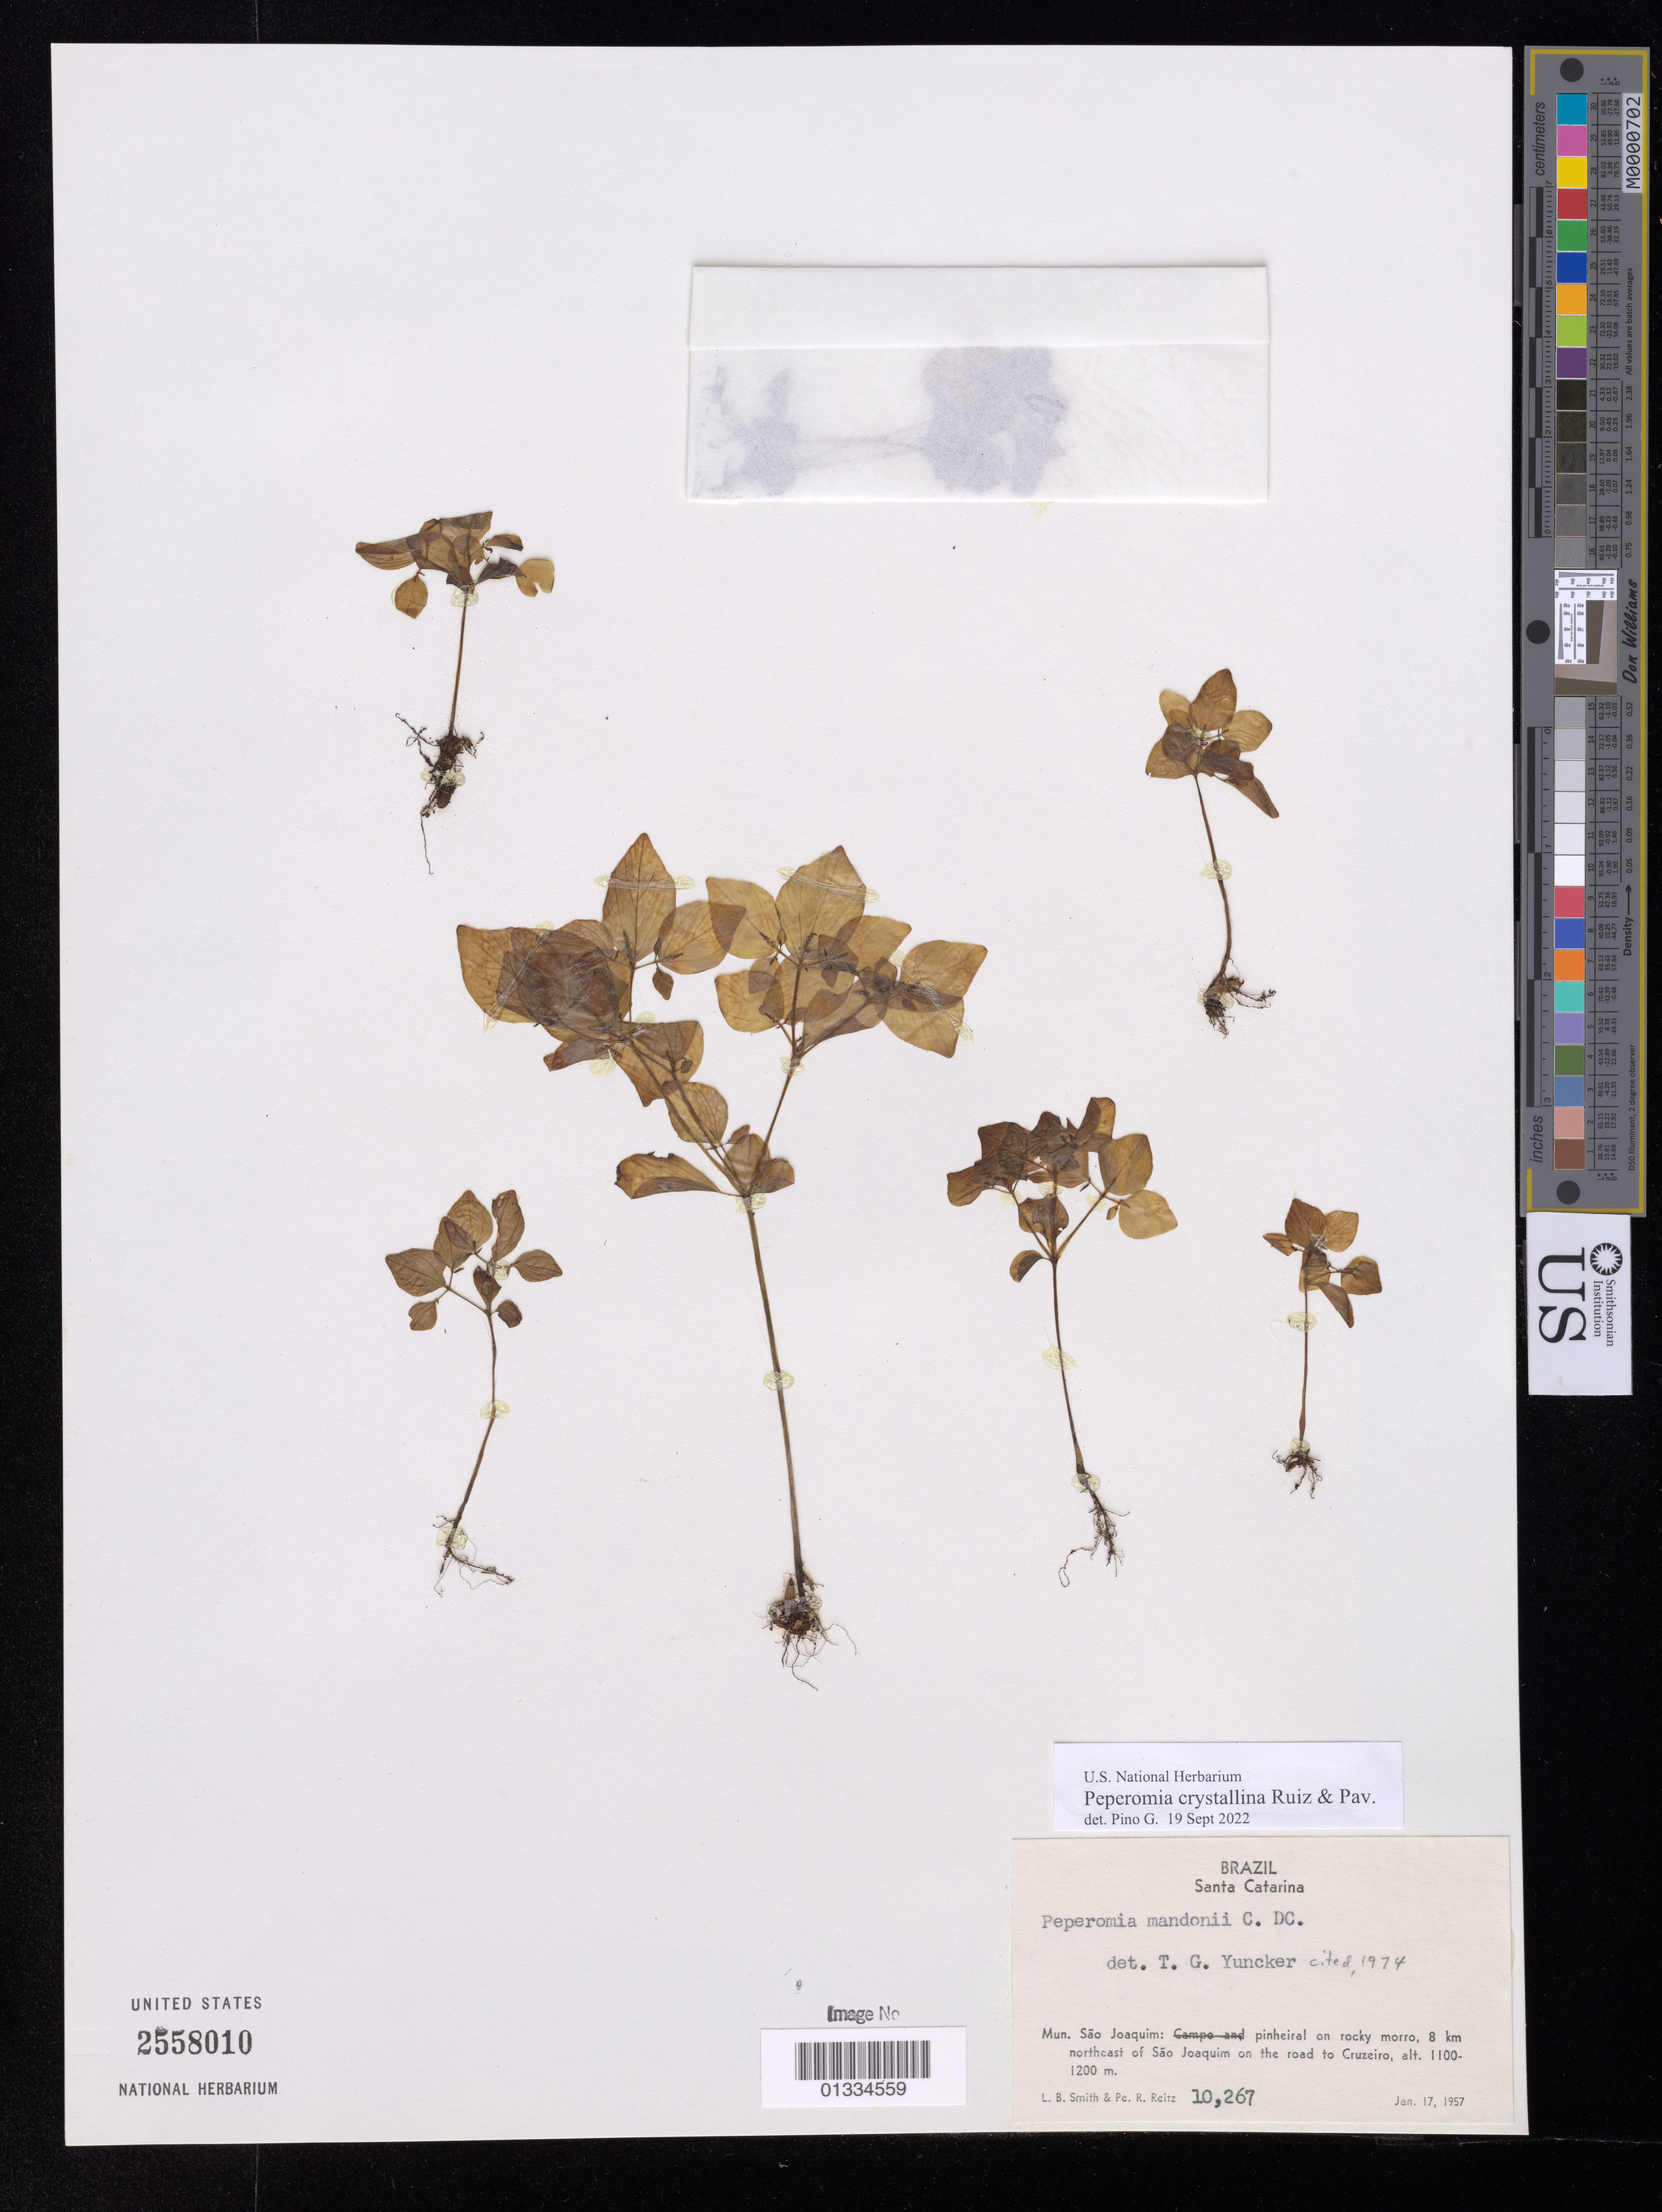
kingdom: Plantae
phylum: Tracheophyta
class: Magnoliopsida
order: Piperales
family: Piperaceae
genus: Peperomia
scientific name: Peperomia crystallina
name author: Ruiz & Pav.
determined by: Pino, Guillermo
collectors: L. Smith & R. Reitz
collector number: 10267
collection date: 1967-01-17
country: Brazil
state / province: Santa Catarina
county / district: São Joaquim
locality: Pinheiral on rocky morro, 8km northeast of São Joaquim on the road to Cruzeiro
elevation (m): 1100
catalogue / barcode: US 2558010